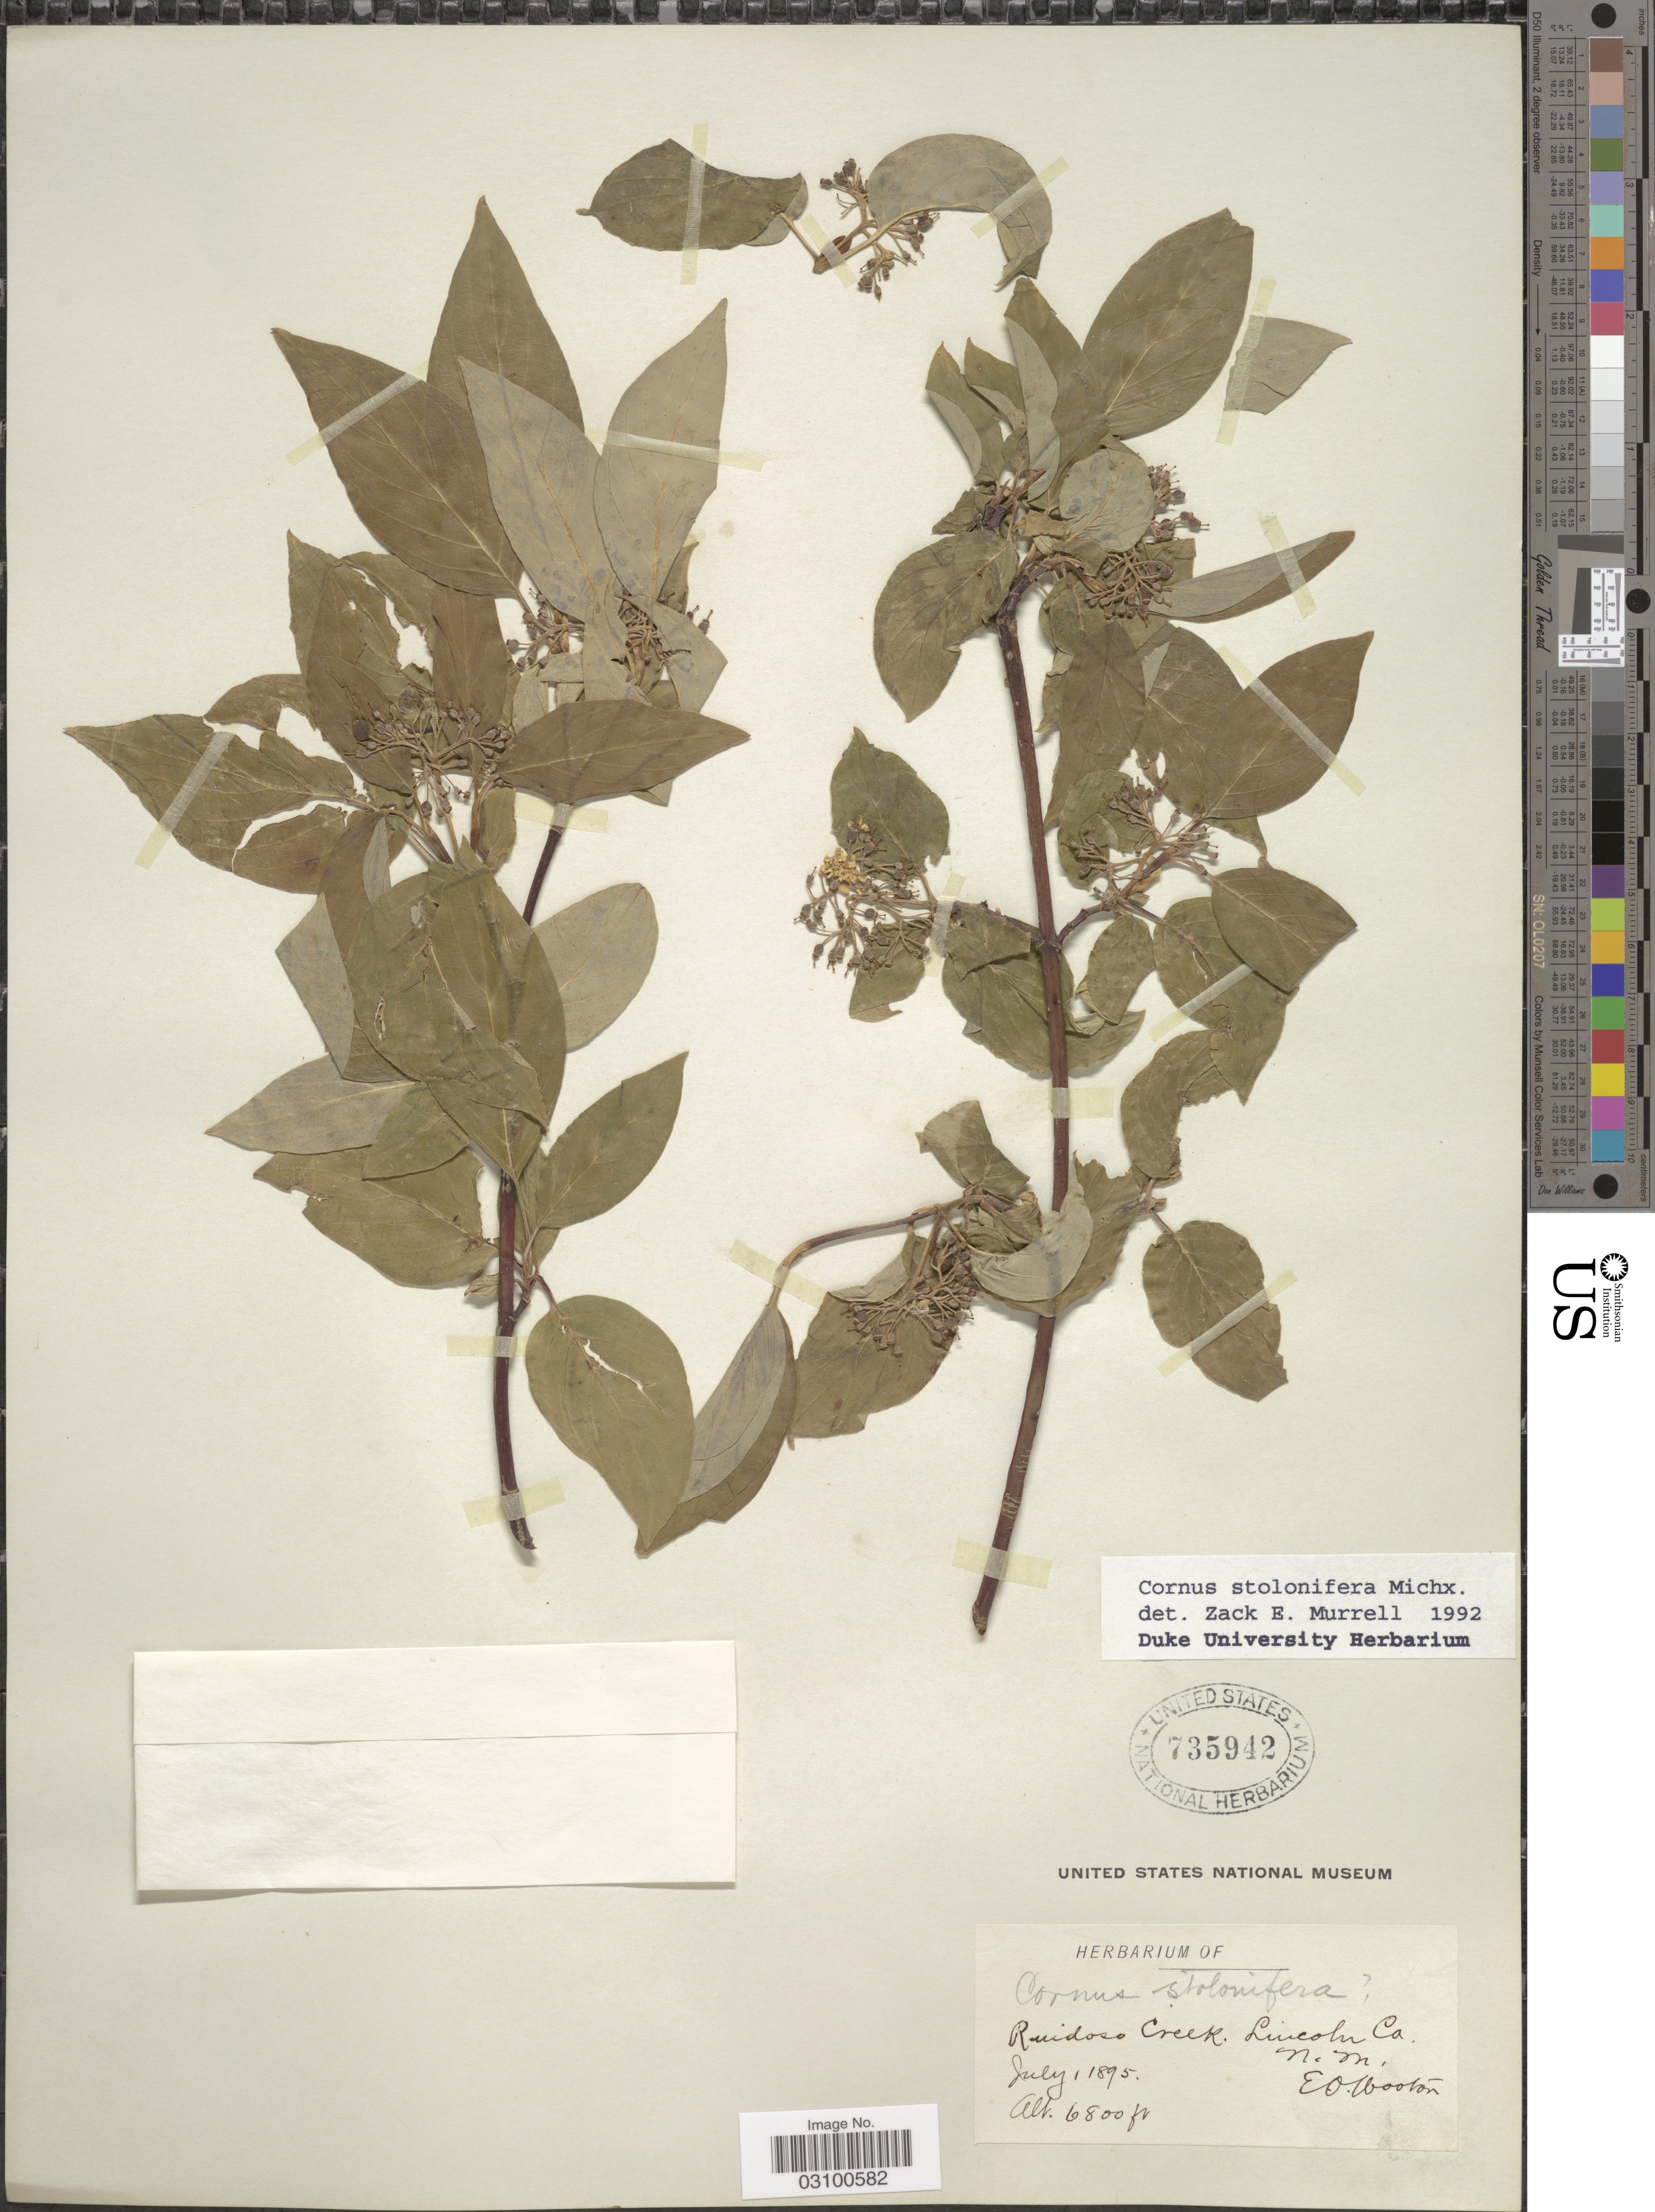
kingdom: Plantae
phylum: Tracheophyta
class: Magnoliopsida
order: Cornales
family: Cornaceae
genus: Cornus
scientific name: Cornus sericea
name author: L.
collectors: E. O. Wooton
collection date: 1895-07-01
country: United States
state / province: New Mexico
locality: Ruidoso Creek. Lincoln Co. N.M.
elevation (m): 2073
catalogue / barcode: US 735942